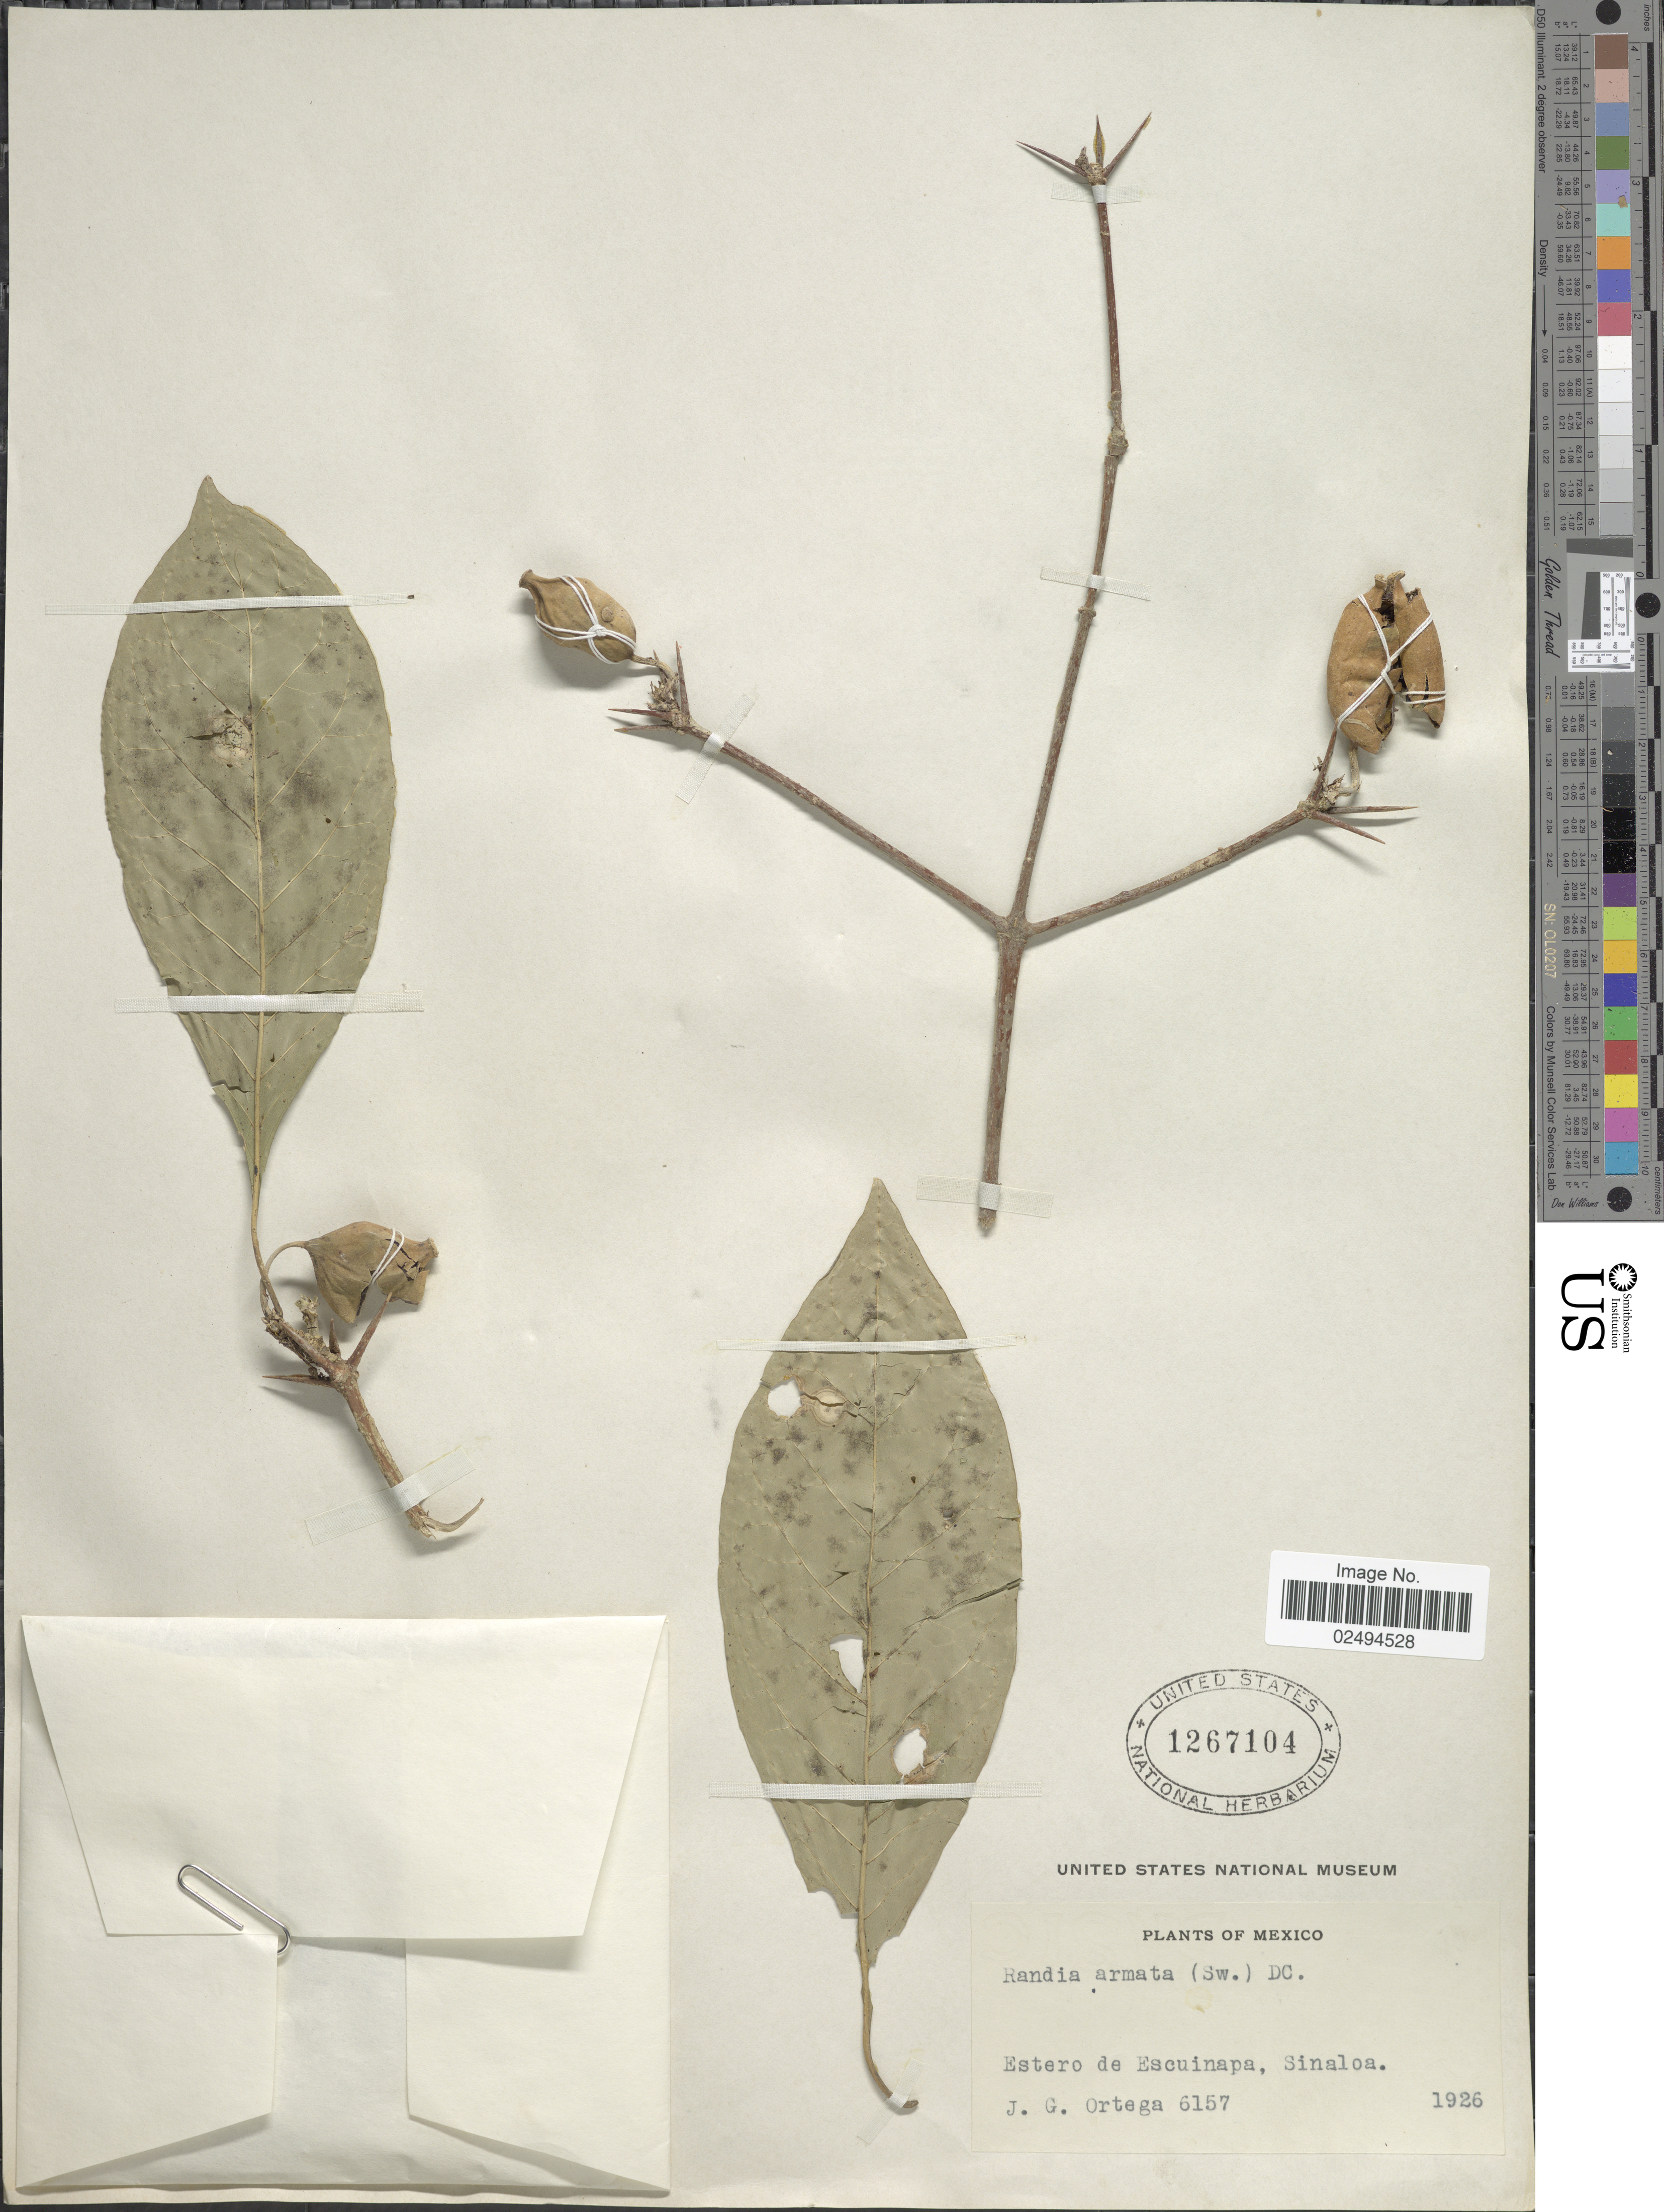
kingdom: Plantae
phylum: Tracheophyta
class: Magnoliopsida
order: Gentianales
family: Rubiaceae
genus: Randia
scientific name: Randia armata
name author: (Sw.) DC.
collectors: J. Ortega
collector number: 6157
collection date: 1926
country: Mexico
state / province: Sinaloa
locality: Estero de Escuinapa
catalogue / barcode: US 1267104